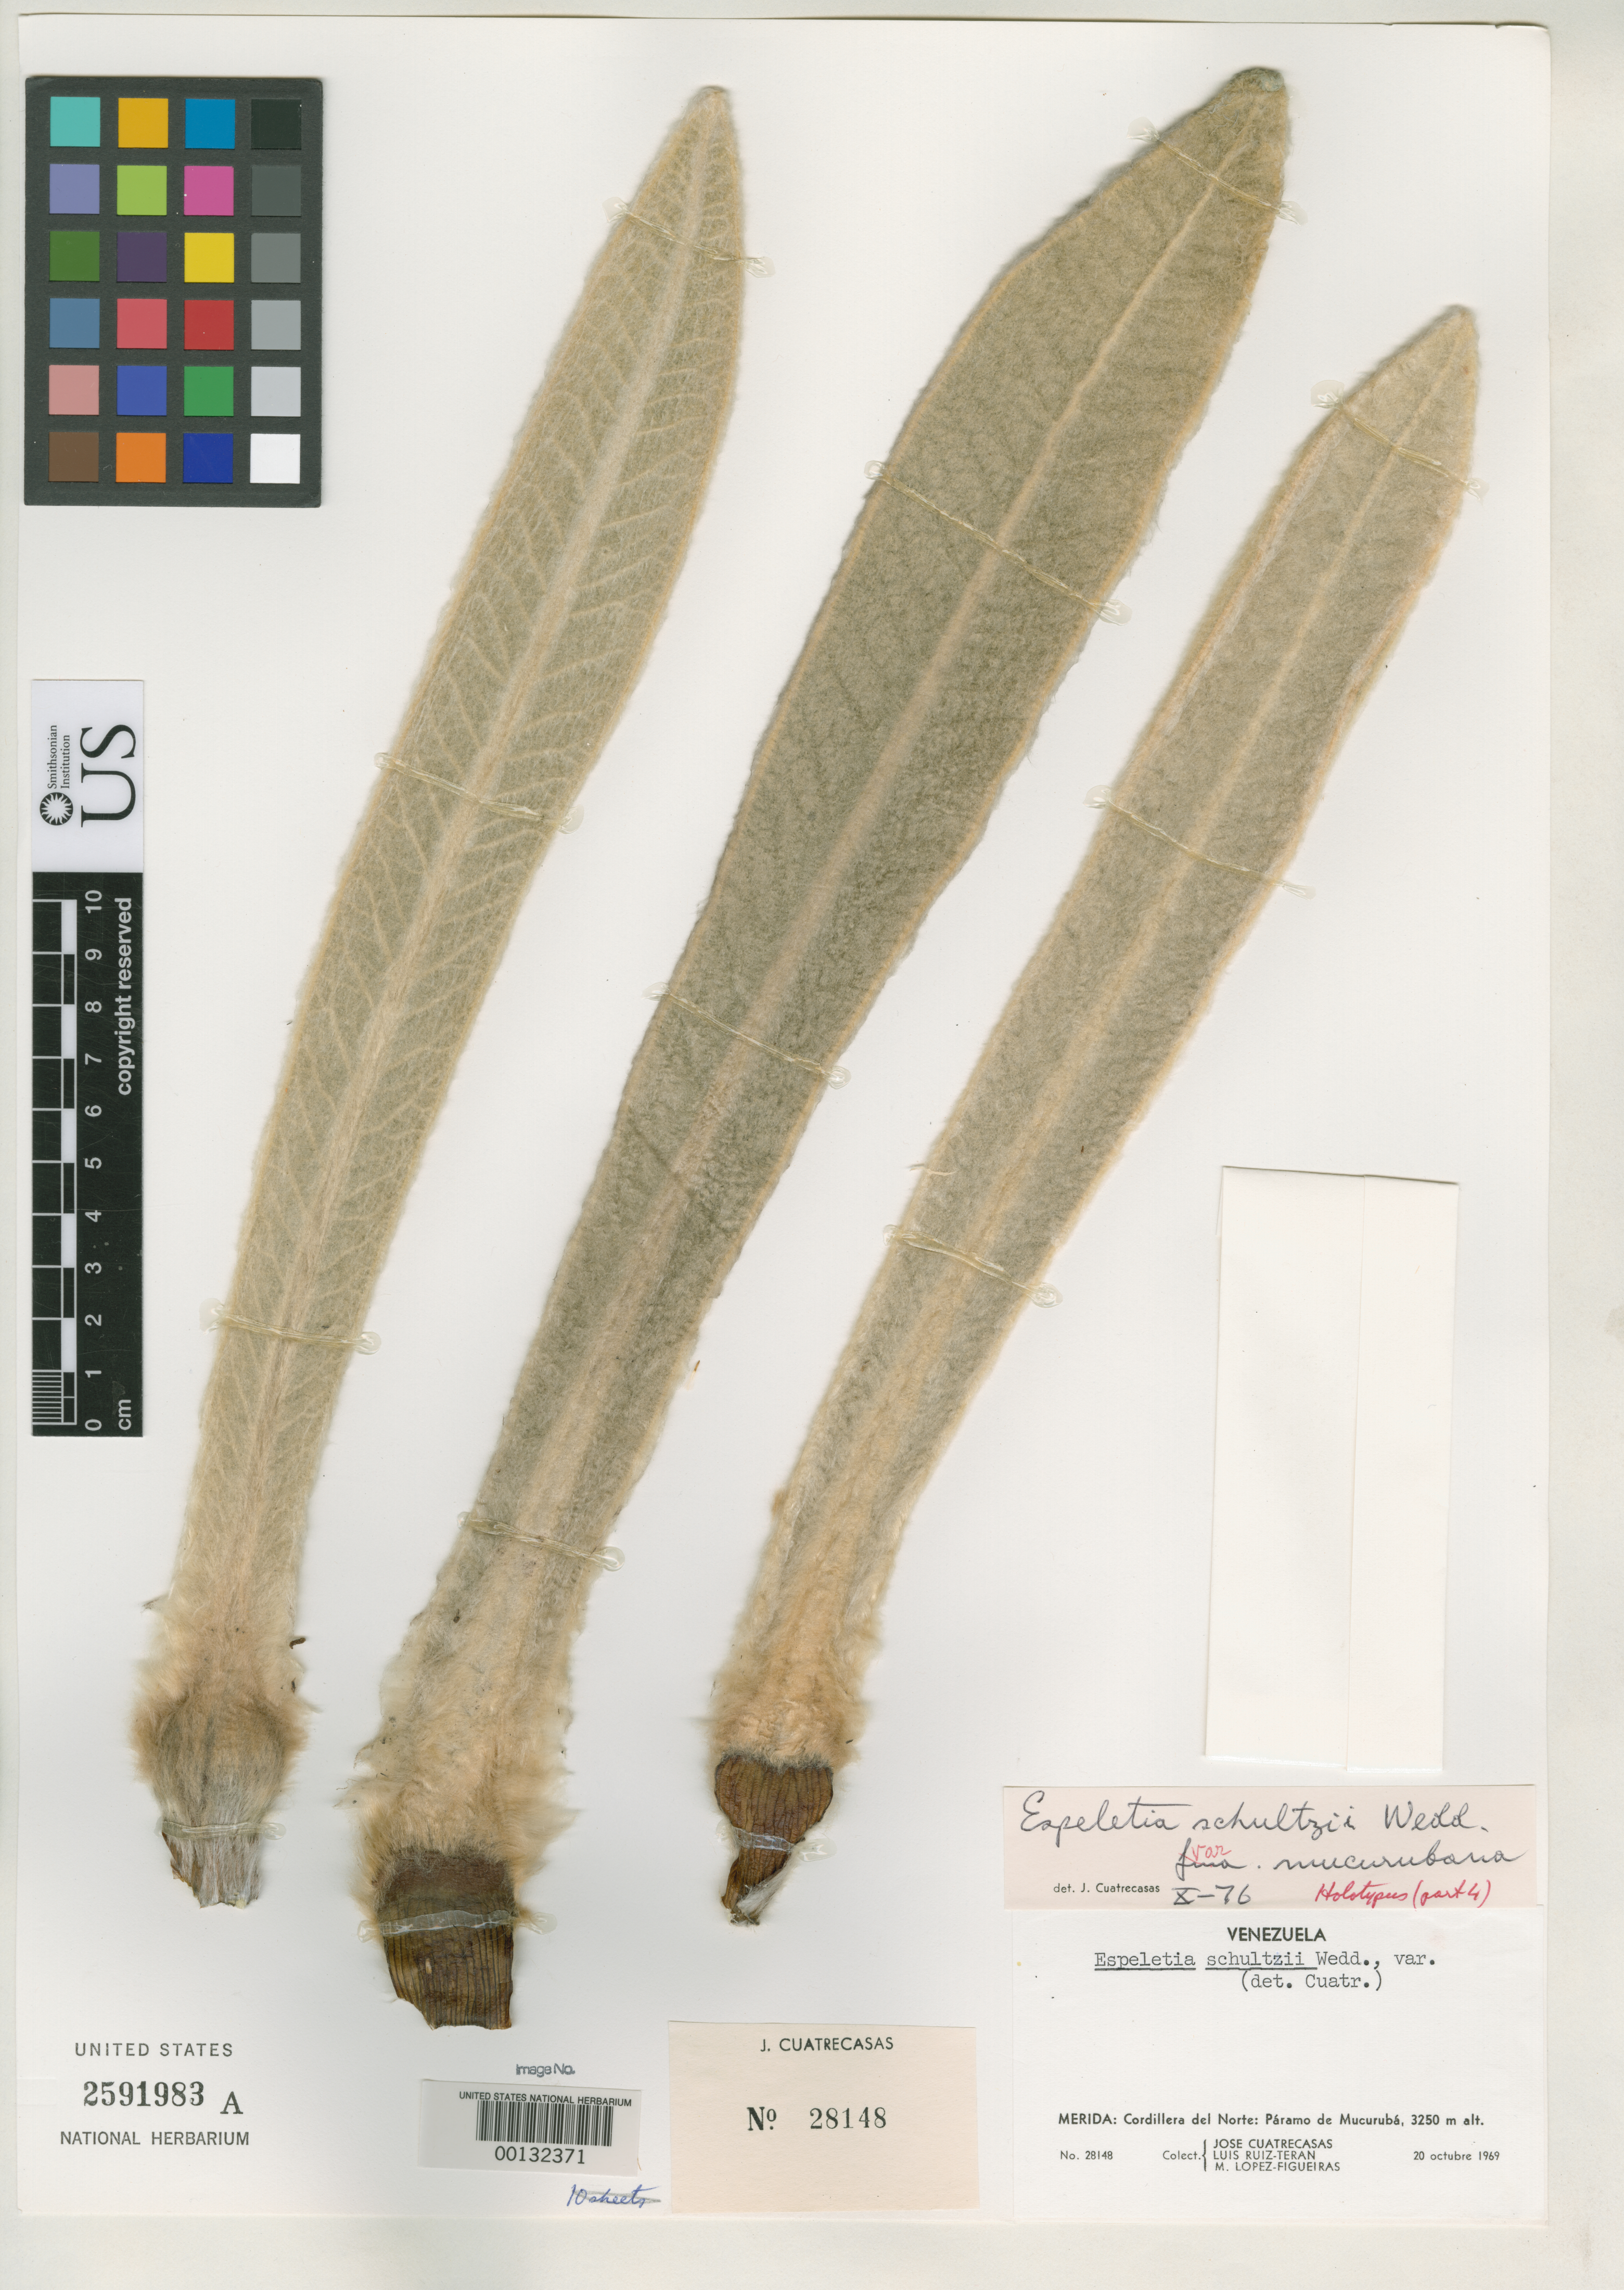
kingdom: Plantae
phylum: Tracheophyta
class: Magnoliopsida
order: Asterales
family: Asteraceae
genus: Espeletia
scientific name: Espeletia schultzii var. mucurubana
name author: Cuatrec.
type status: Holotype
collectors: J. Cuatrecasas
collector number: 28148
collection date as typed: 20 Oct 1969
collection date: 1969-10-20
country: Venezuela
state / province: Mérida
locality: Cordillera del Norte, Páramo de Mucuruba.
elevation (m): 3250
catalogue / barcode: US 2591983A